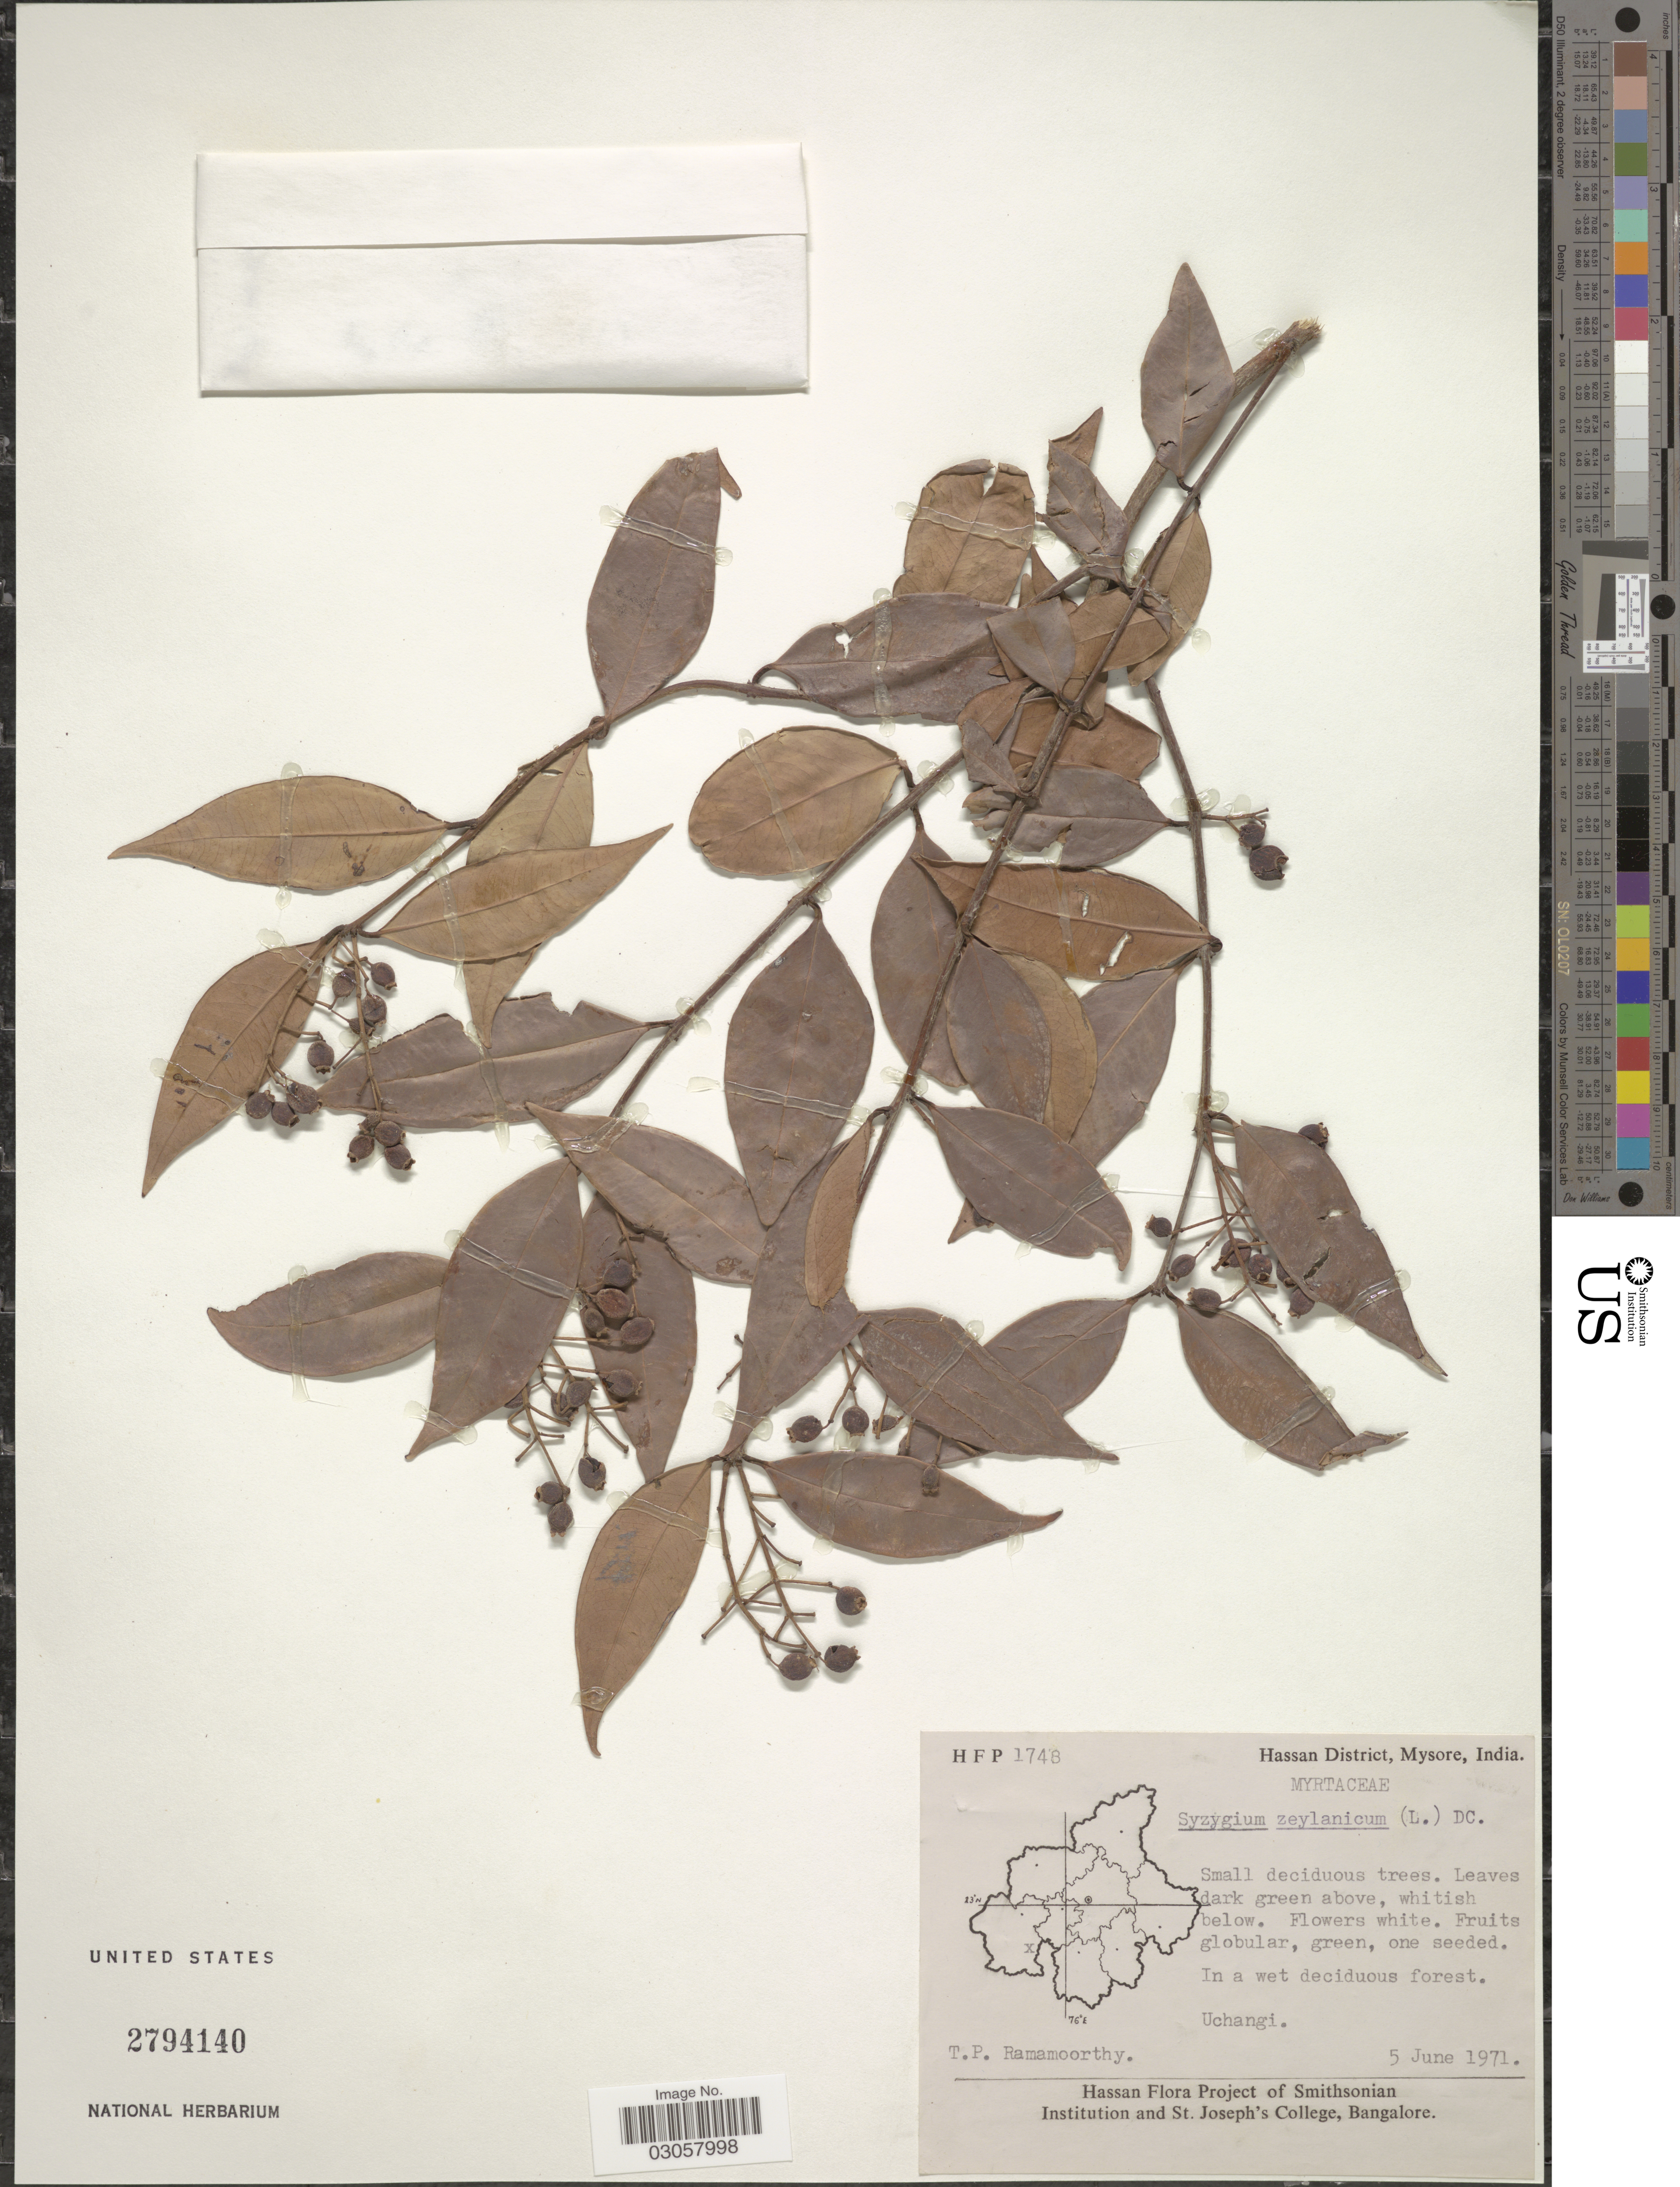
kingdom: Plantae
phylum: Tracheophyta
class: Magnoliopsida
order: Myrtales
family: Myrtaceae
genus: Syzygium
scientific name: Syzygium zeylanicum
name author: (L.) DC.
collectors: T. P. Ramamoorthy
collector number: HFP 1748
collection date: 1971-06-05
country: India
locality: Hassan District, Mysore. Uchangi.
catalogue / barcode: US 2794140